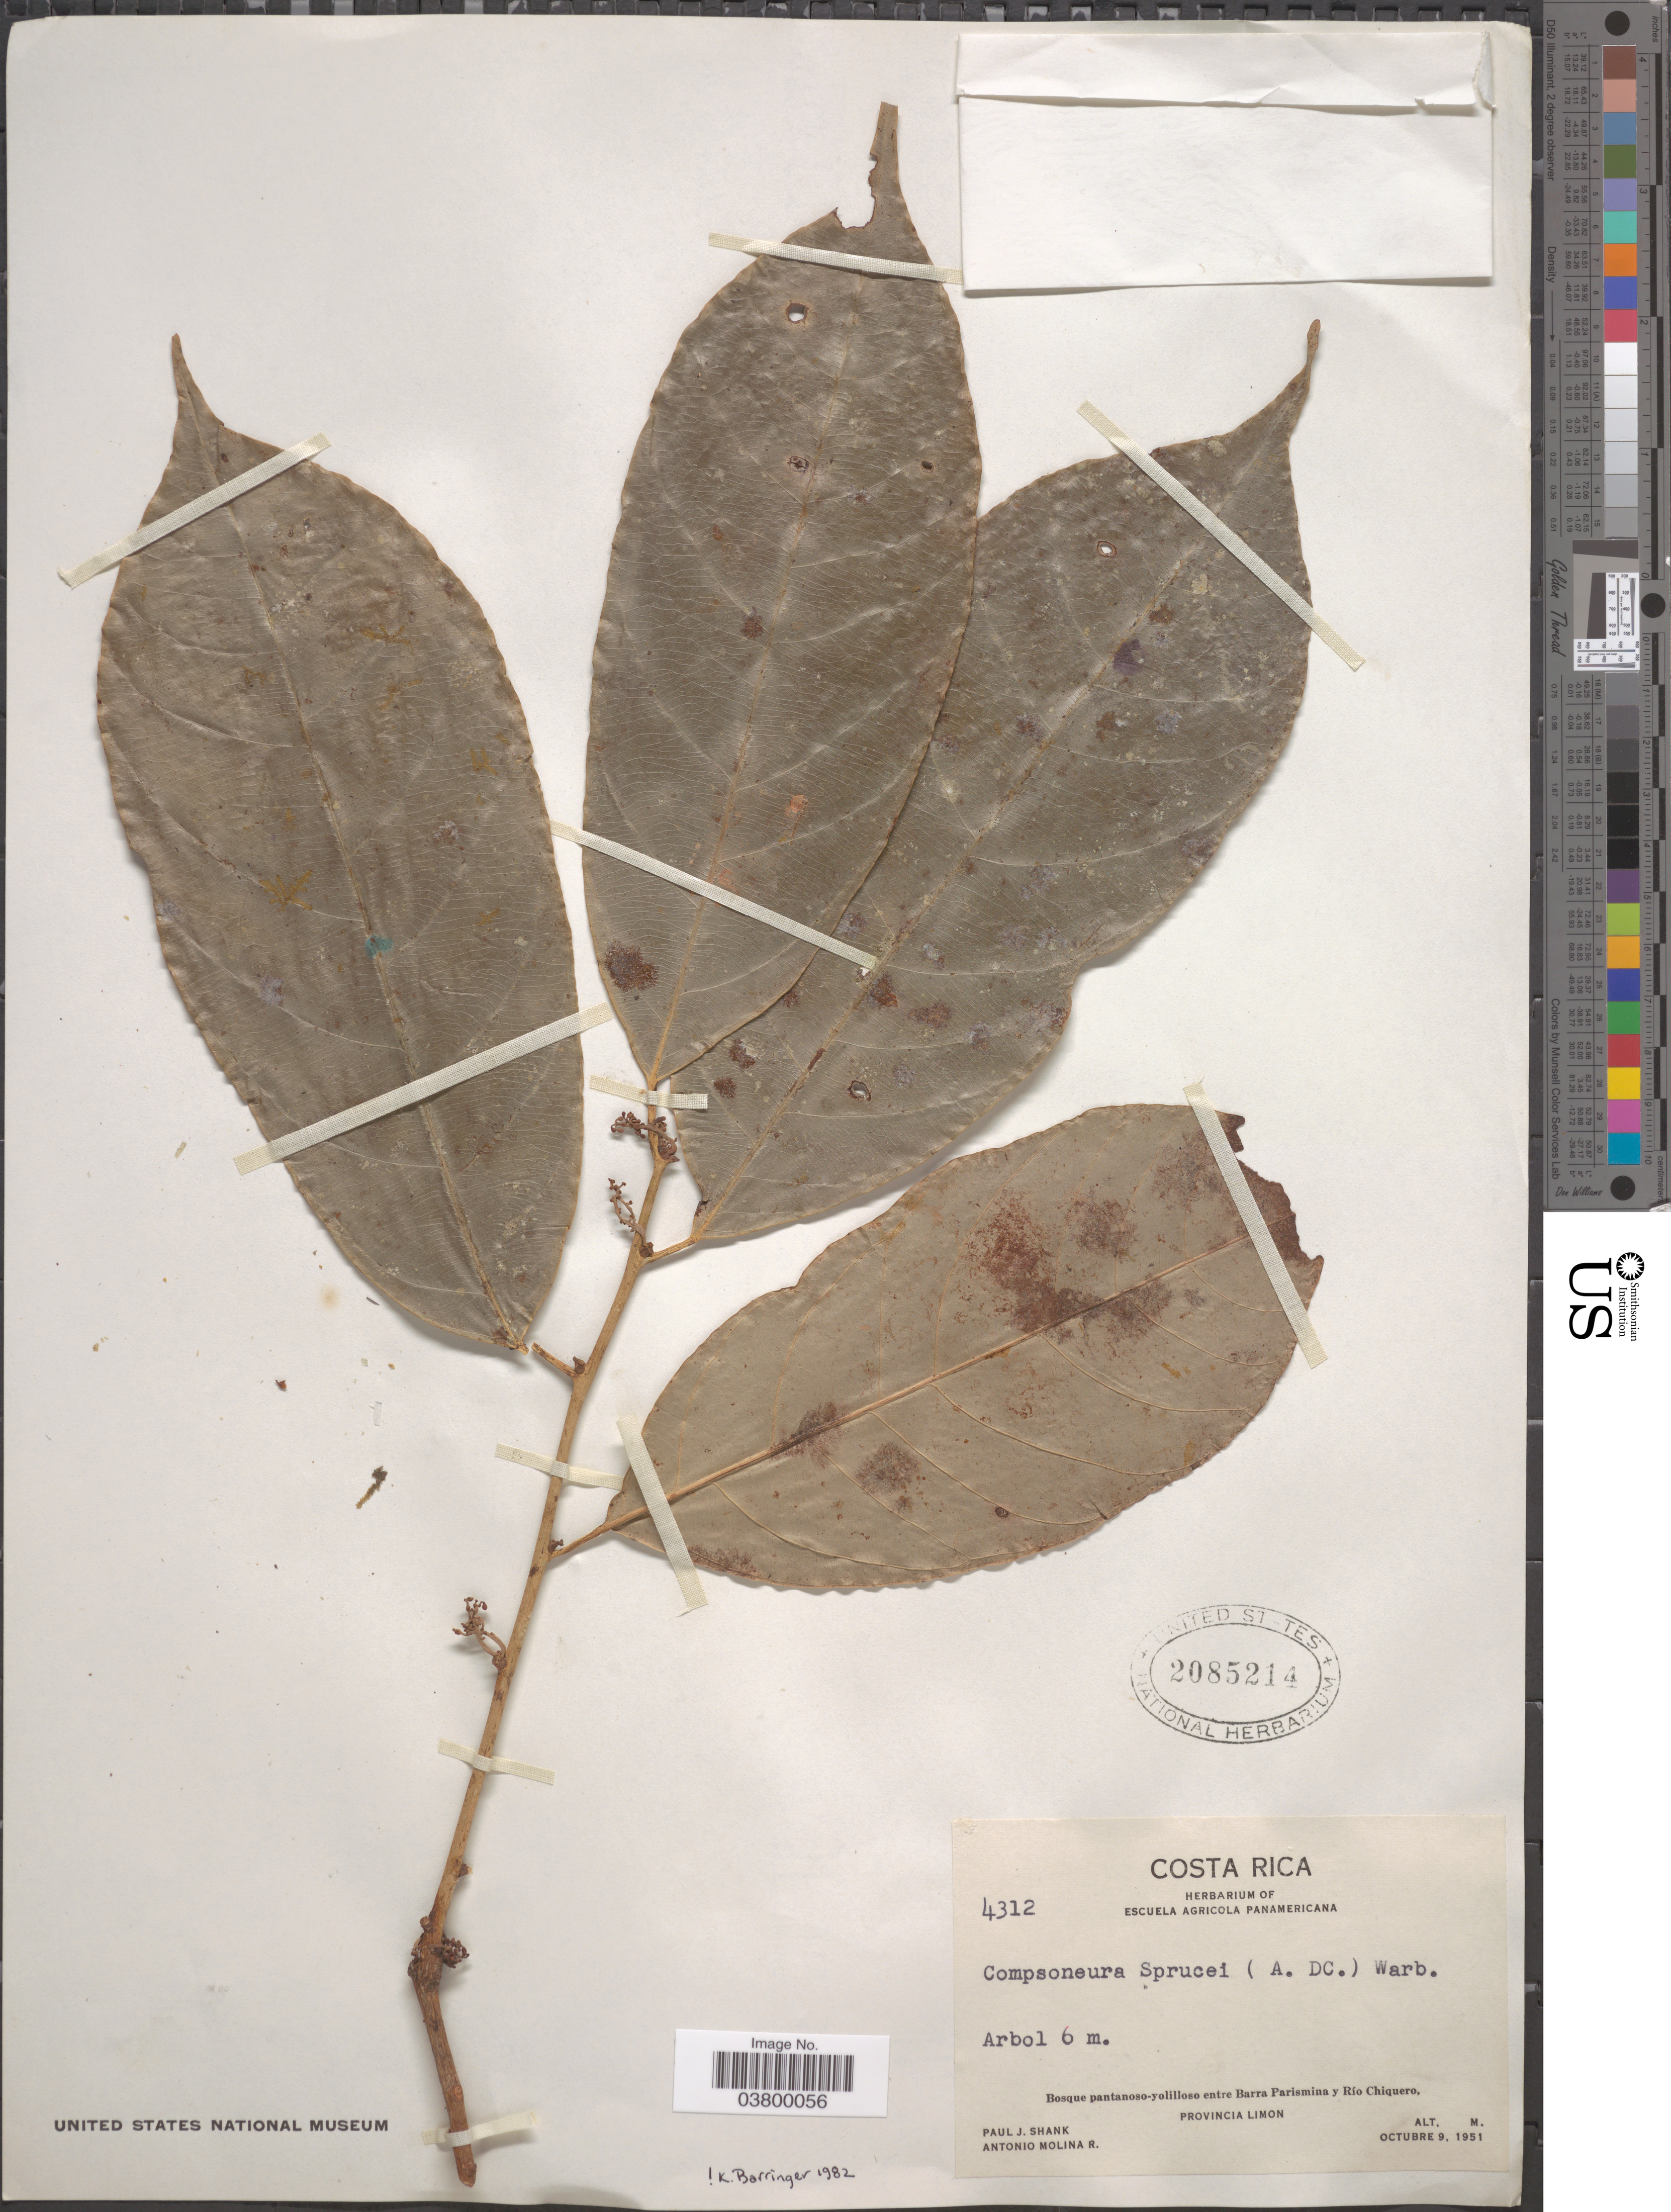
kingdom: Plantae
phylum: Tracheophyta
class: Magnoliopsida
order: Magnoliales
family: Myristicaceae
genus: Compsoneura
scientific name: Compsoneura sprucei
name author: (A. DC.) Warb.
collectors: P. J. Shank & A. Molina R.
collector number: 4312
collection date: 1951-10-09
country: Costa Rica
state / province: Limón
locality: Bosque pantanoso-yolilloso entre Barra Parismina y Río Chiquero.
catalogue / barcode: US 2085214